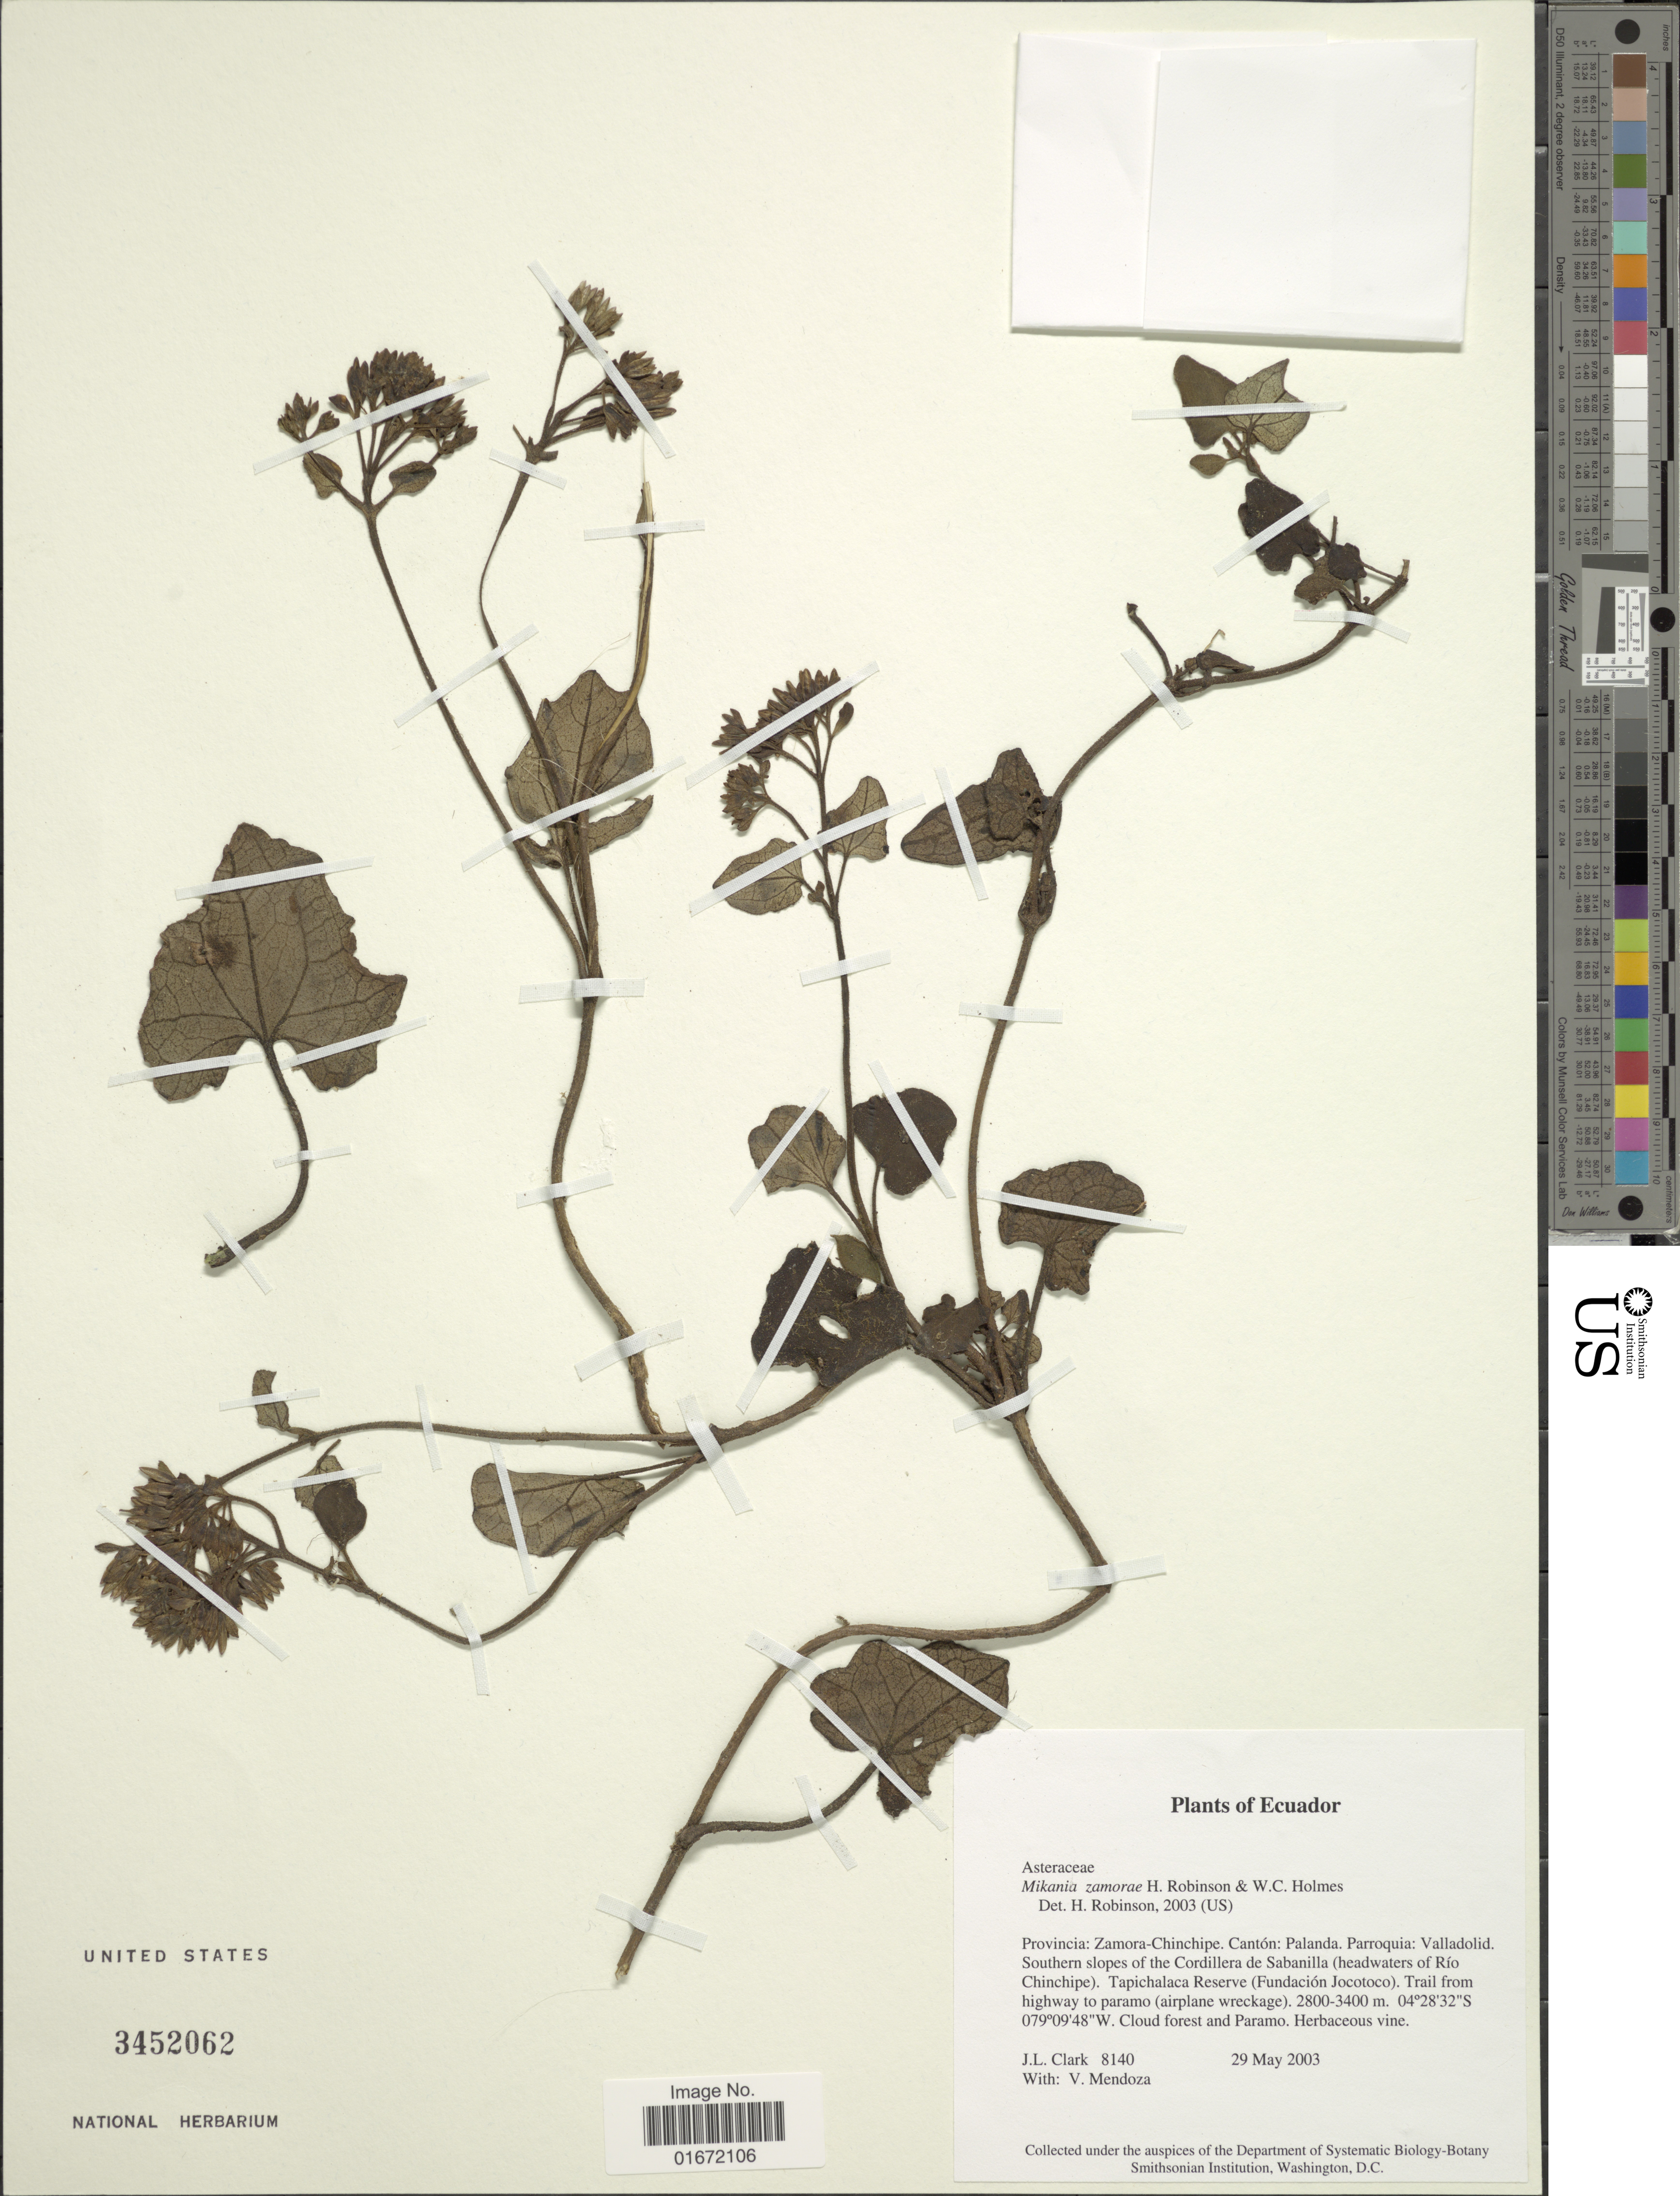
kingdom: Plantae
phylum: Tracheophyta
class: Magnoliopsida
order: Asterales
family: Asteraceae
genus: Mikania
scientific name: Mikania zamorae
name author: H. Rob. & W.C. Holmes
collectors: J. L. Clark & V. Mendoza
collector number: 8140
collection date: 2003-05-29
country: Ecuador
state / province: Zamora-Chinchipe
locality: Provincia: Zamora-Chinchipe. Cantón: Palanda. Parroquia: Valladolid. Southern slopes of the Cordillera de Sabanilla (headwaters of Río Chinchipe). Tapichalaca Reserve (Fundación Jocotoco). Trail from highway to paramo (airplane wreckage)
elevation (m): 2800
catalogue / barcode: US 3452062